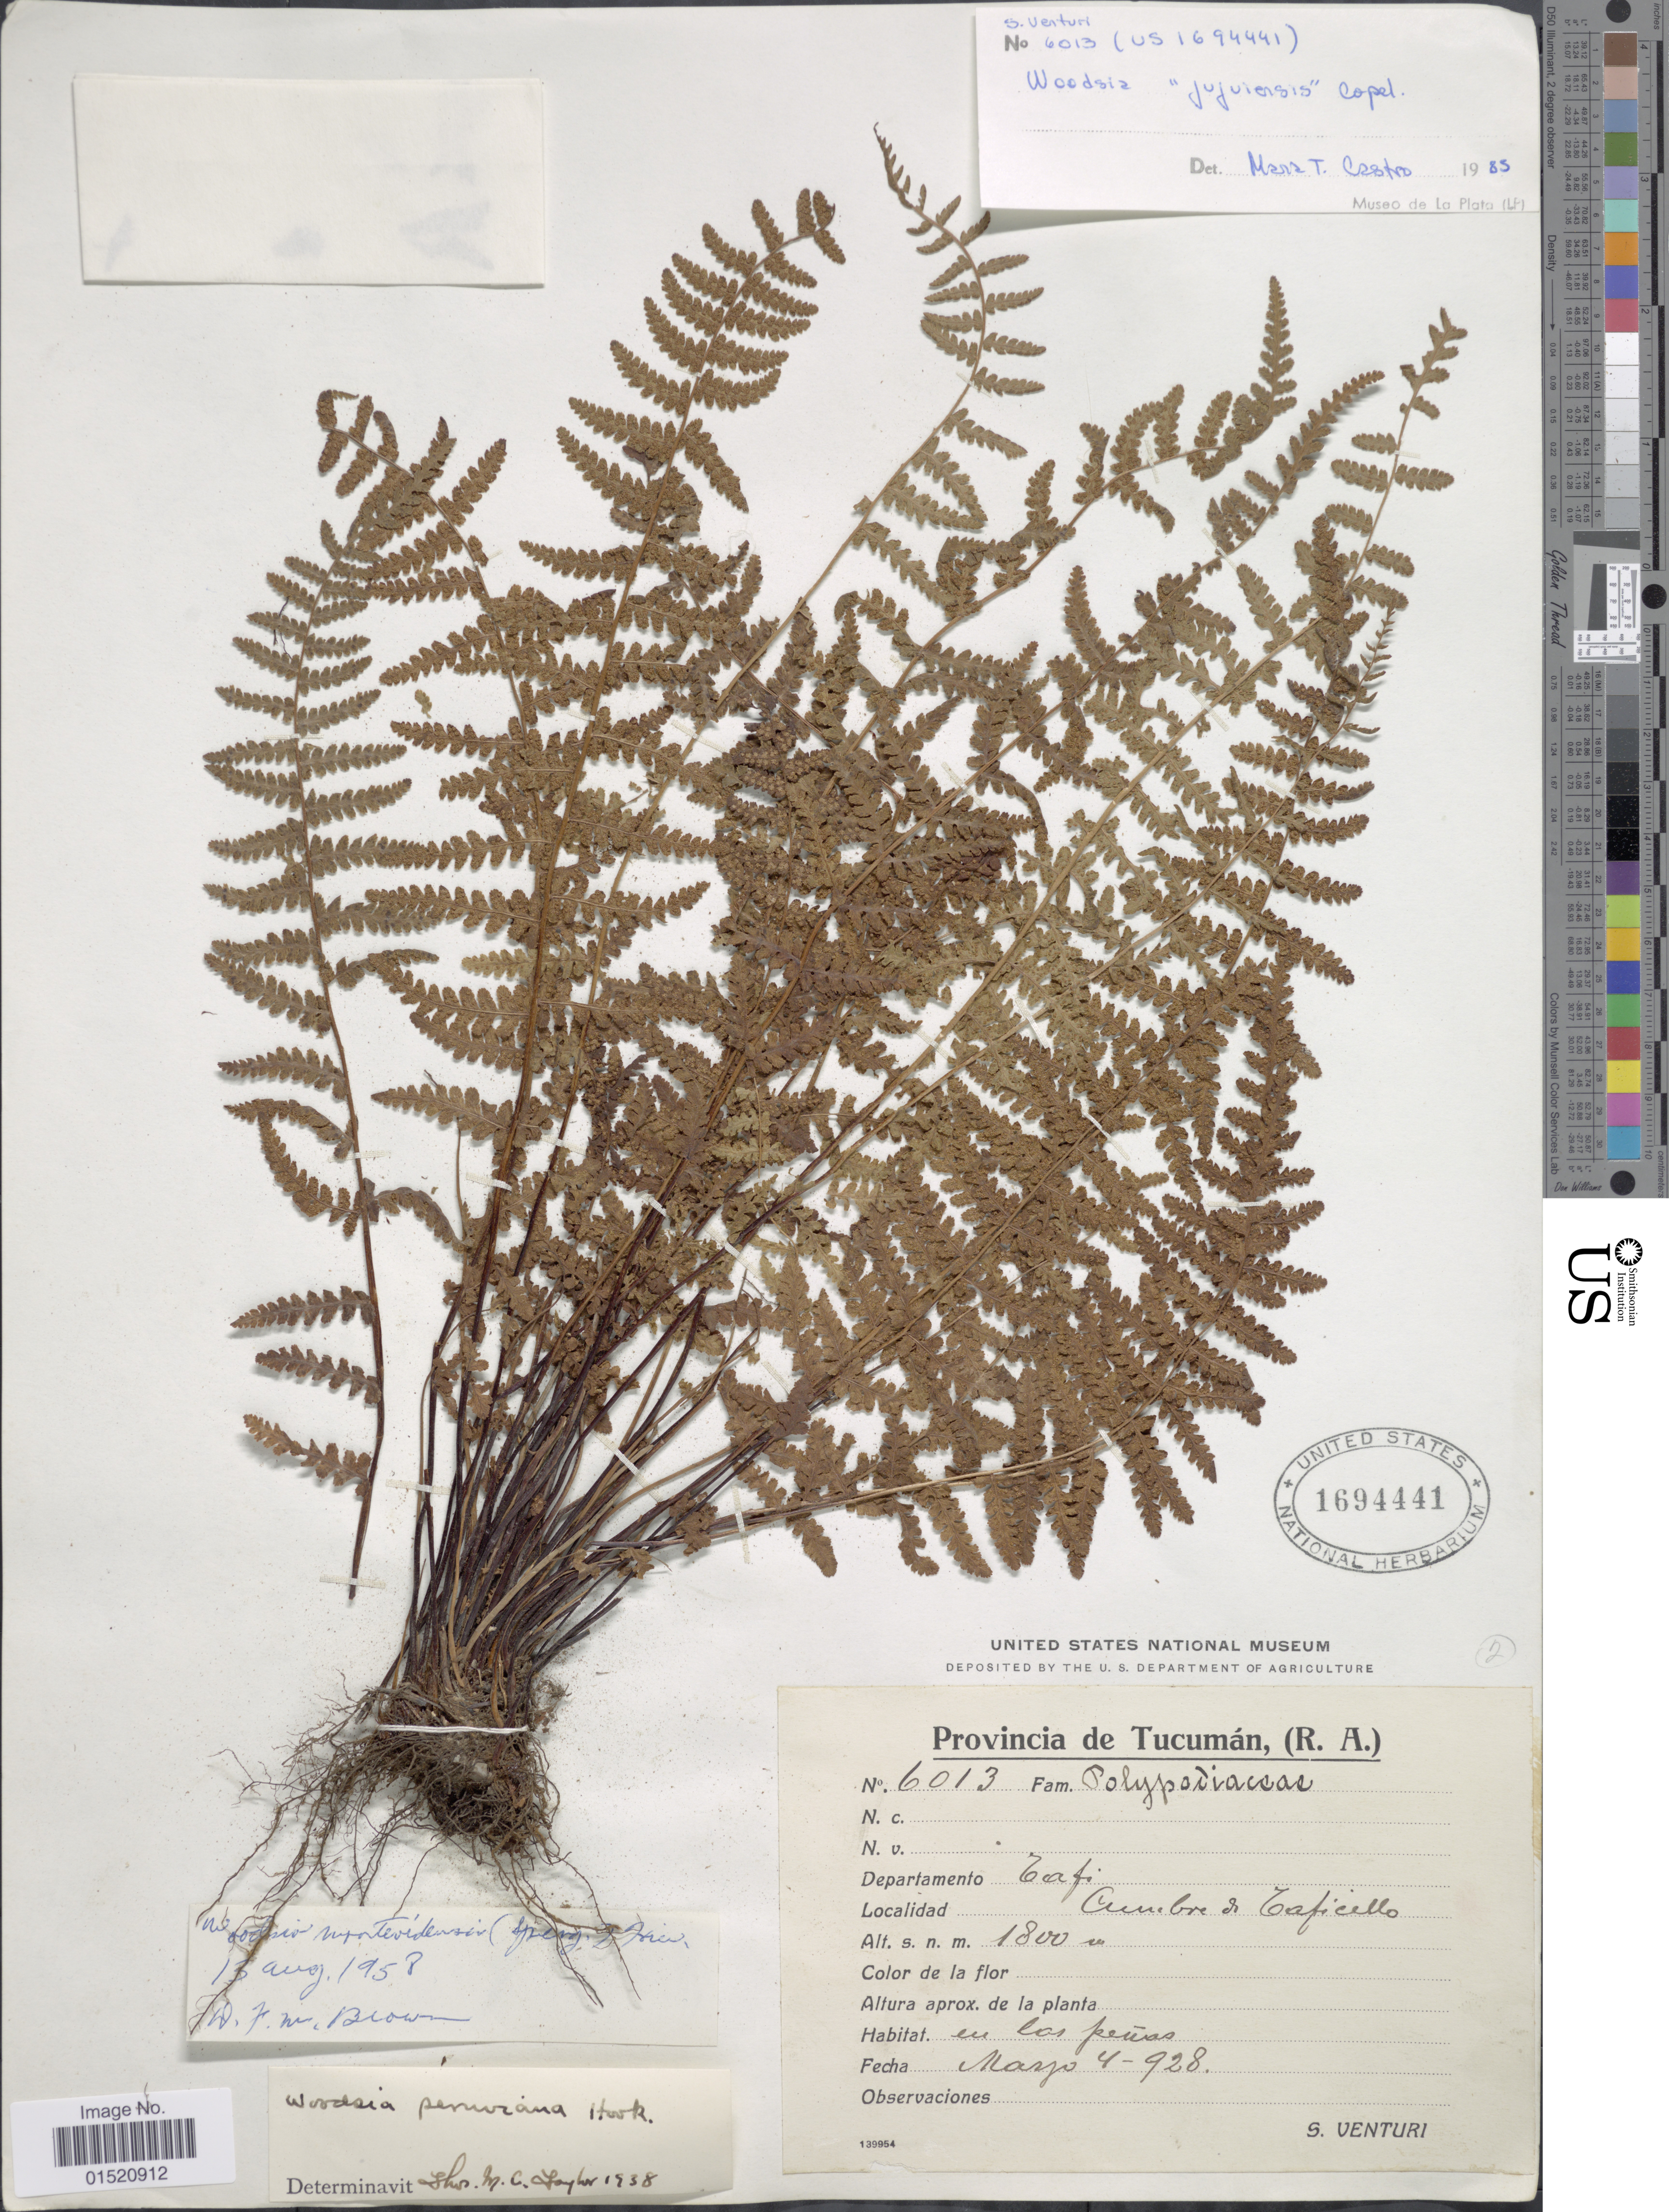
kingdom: Plantae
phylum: Tracheophyta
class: Polypodiopsida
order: Polypodiales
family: Woodsiaceae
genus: Woodsia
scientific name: Woodsia montevidensis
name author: (Spreng.) Hieron.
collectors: S. Venturi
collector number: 6013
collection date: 1928-03-04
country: Argentina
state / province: Tucumán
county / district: Tafí Viejo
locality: Cumbre de Taficillo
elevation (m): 1800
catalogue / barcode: US 1694441